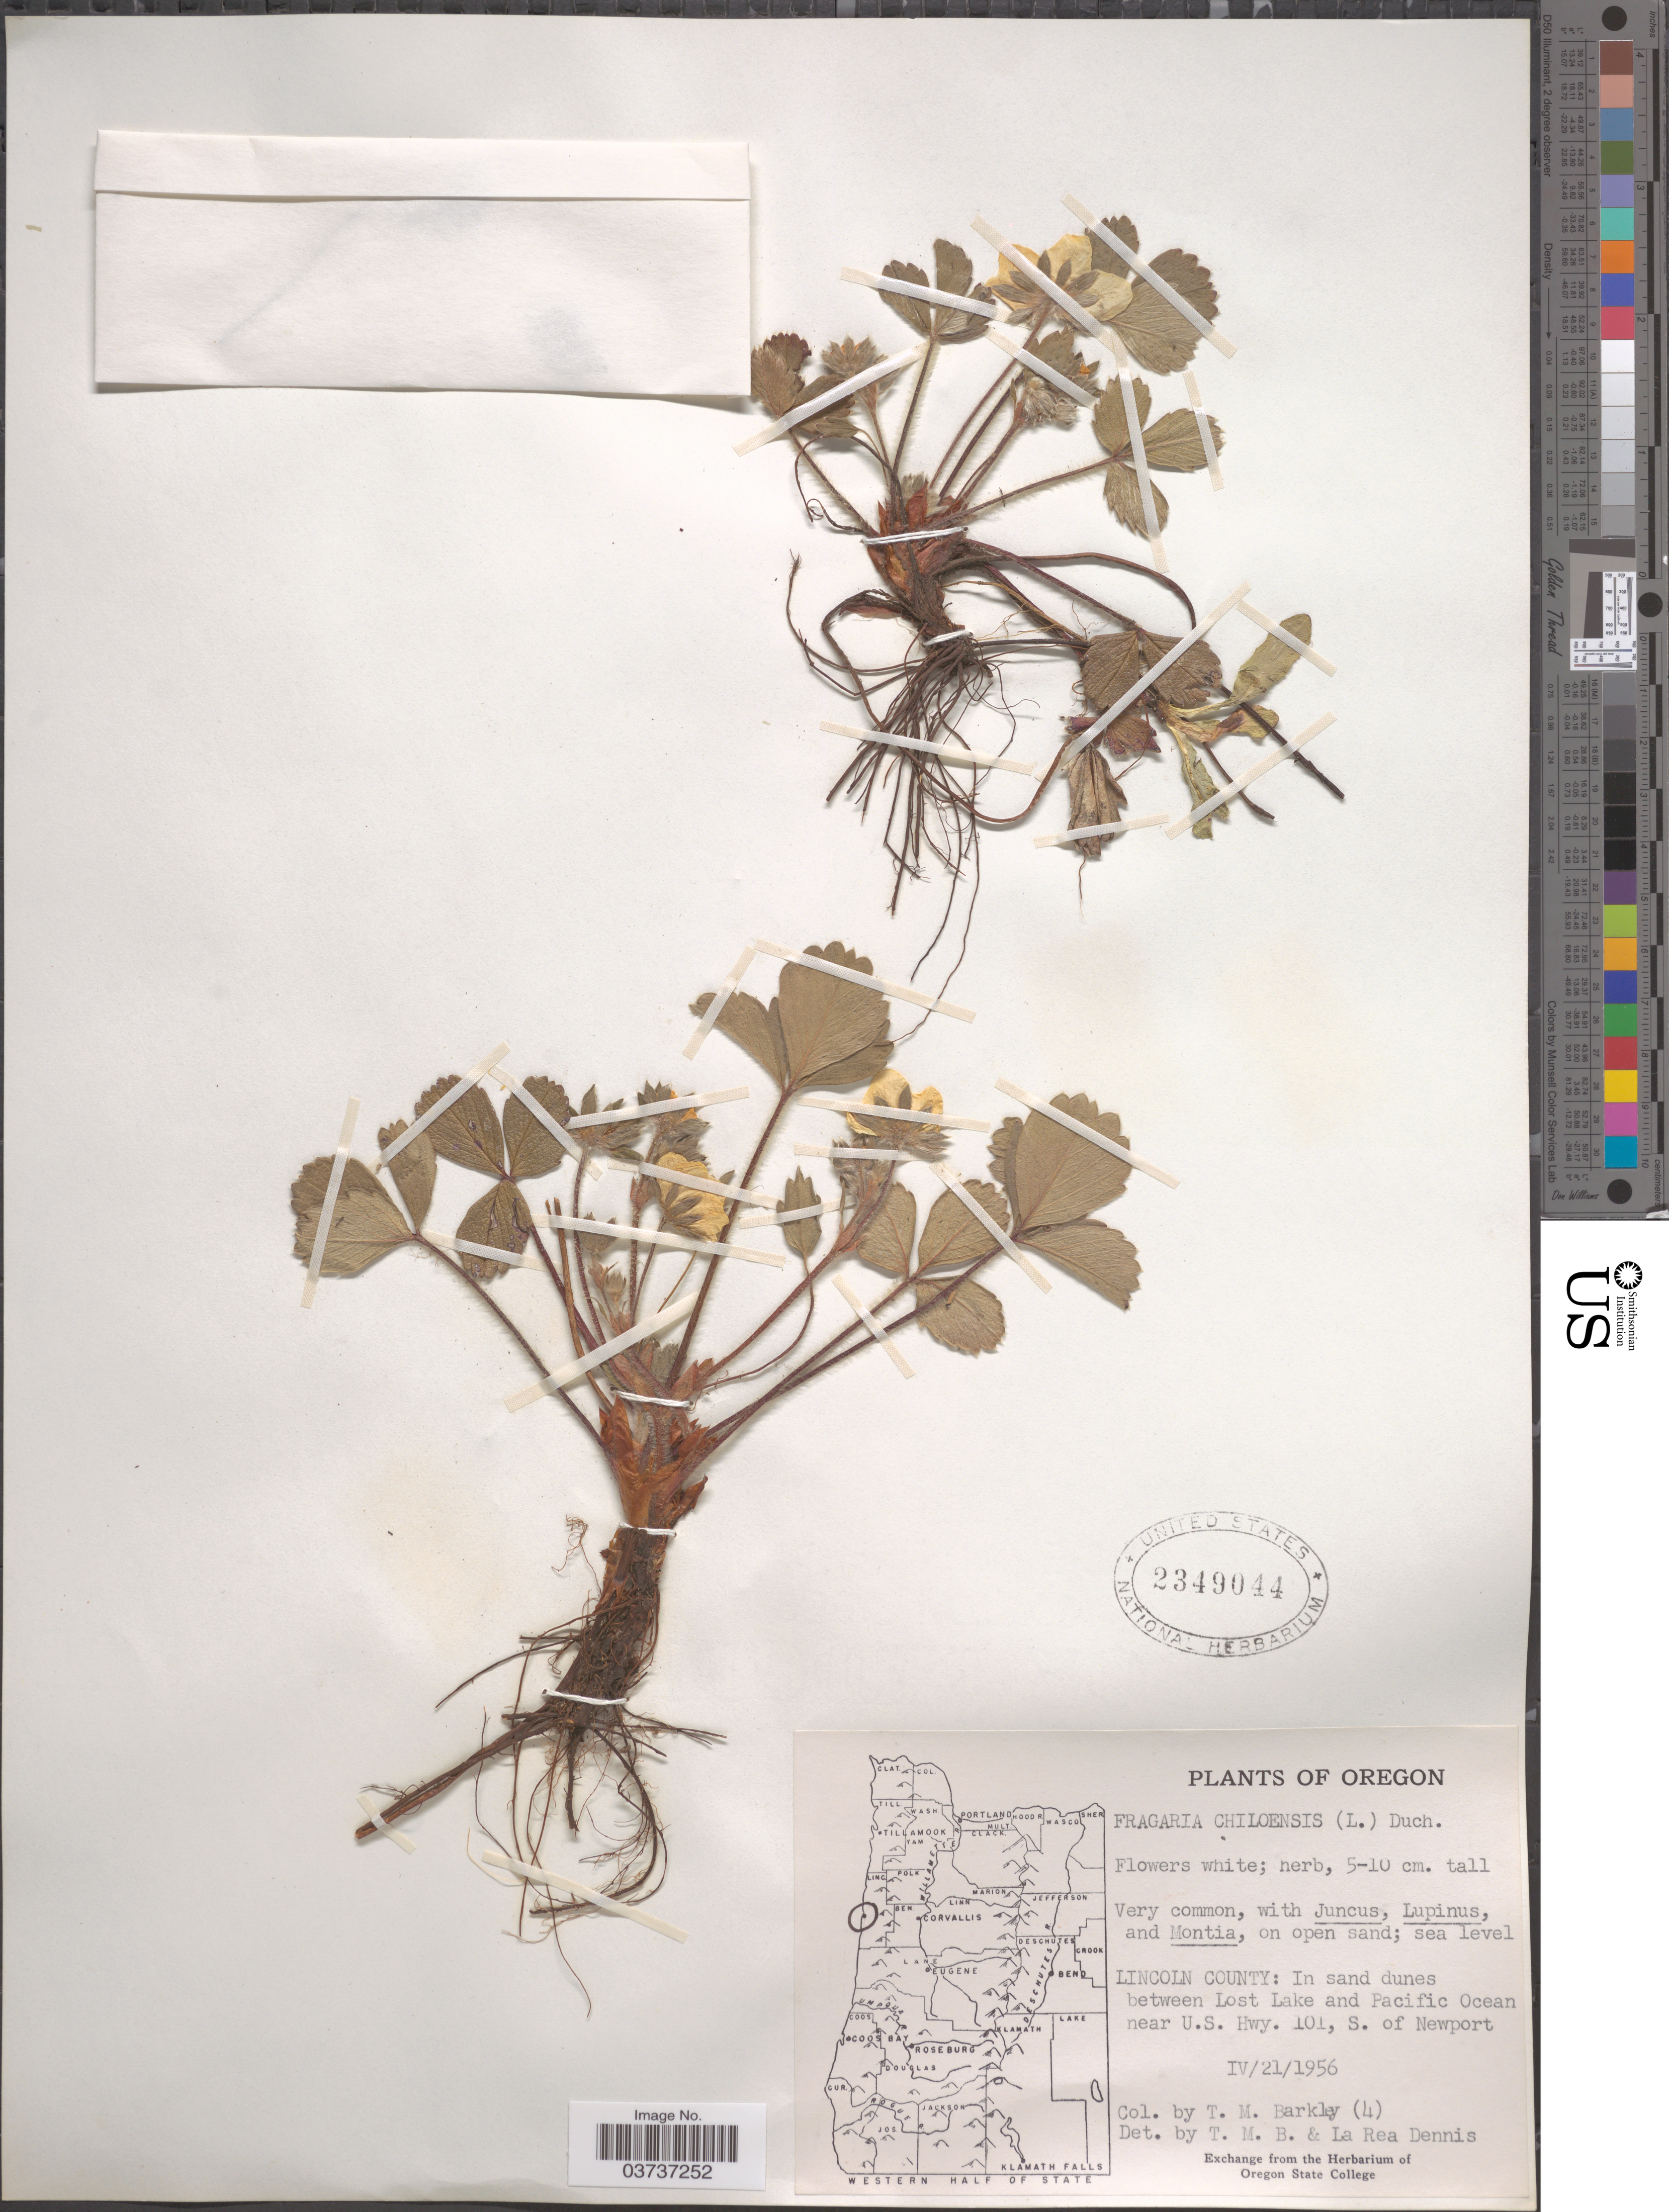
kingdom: Plantae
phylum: Tracheophyta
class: Magnoliopsida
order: Rosales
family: Rosaceae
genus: Fragaria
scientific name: Fragaria chiloensis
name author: (L.) Mill.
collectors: T. M. Barkley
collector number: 4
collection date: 1956-04-21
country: United States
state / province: Oregon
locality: Lincoln County: In sand dunes between Lost Lake and Pacific Ocean near U.S. Hwy. 101, S. of Newport.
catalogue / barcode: US 2349044